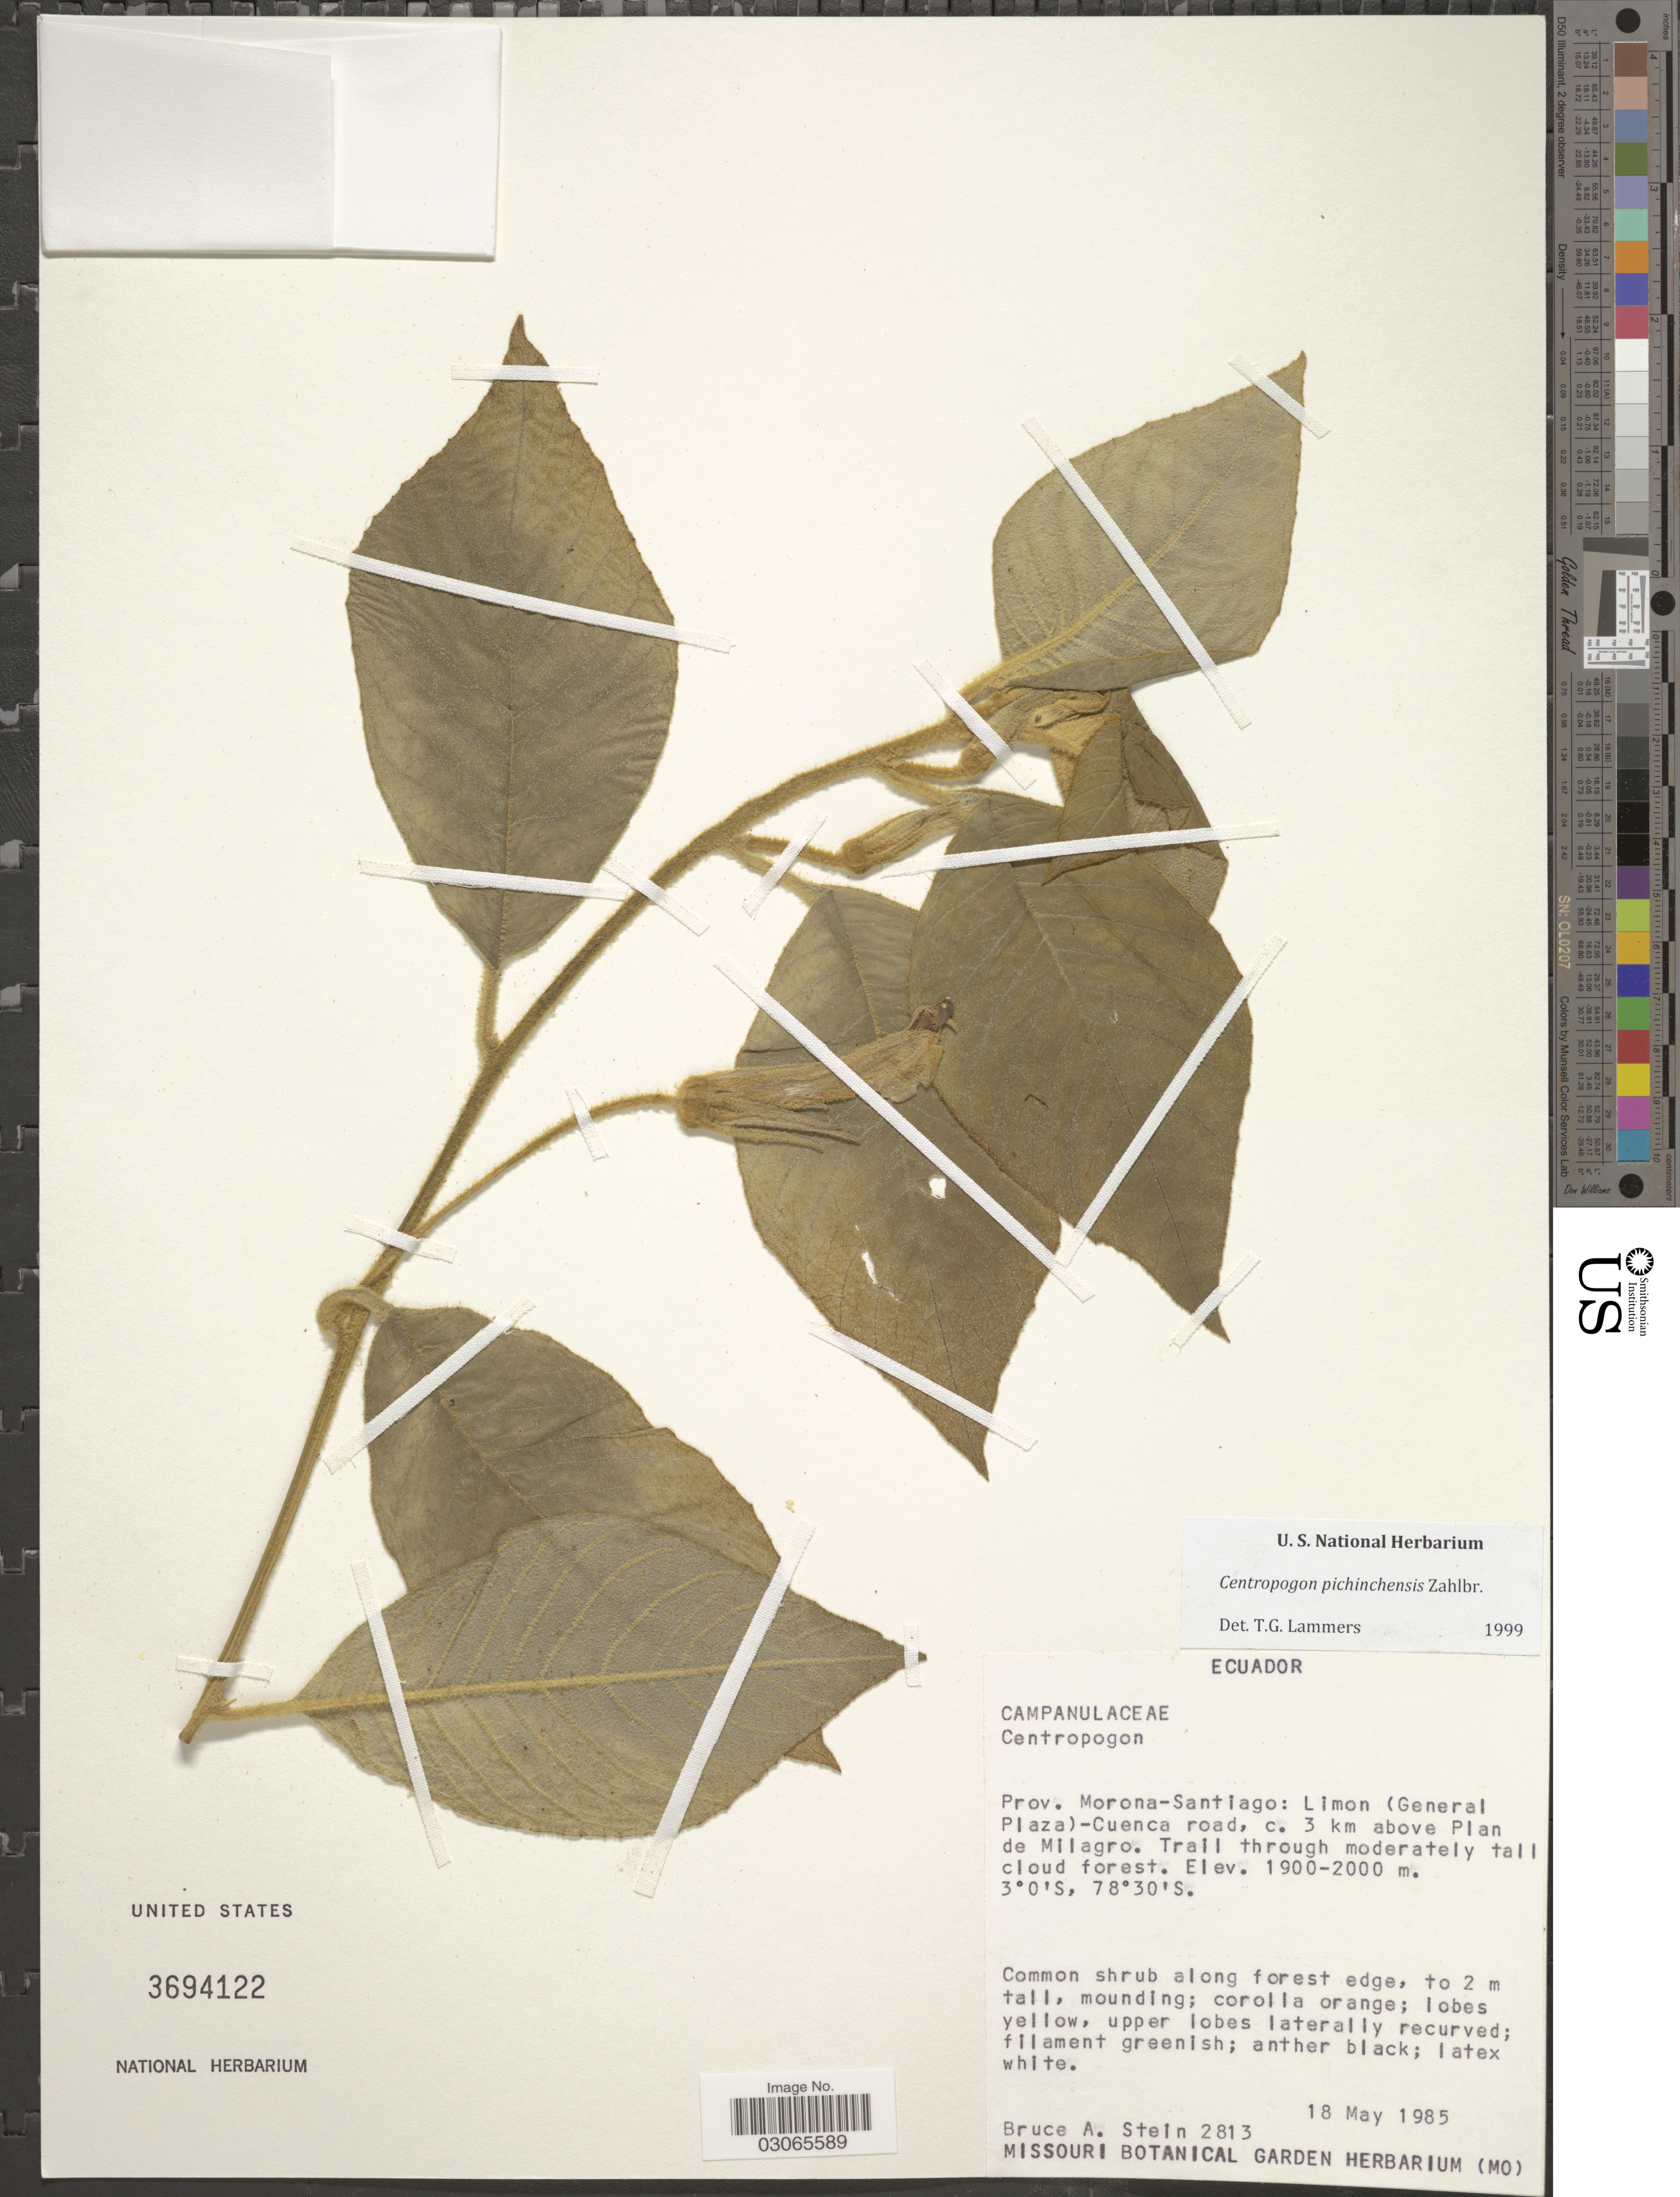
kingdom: Plantae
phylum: Tracheophyta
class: Magnoliopsida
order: Asterales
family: Campanulaceae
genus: Centropogon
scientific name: Centropogon pichinchensis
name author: Zahlbr.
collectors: B. A. Stein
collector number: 2813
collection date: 1985-05-18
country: Ecuador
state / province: Morona-Santiago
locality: Limon (General Plaza) - Cuenca road, c. 3 km above Plan de Milagro.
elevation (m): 1900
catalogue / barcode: US 3694122